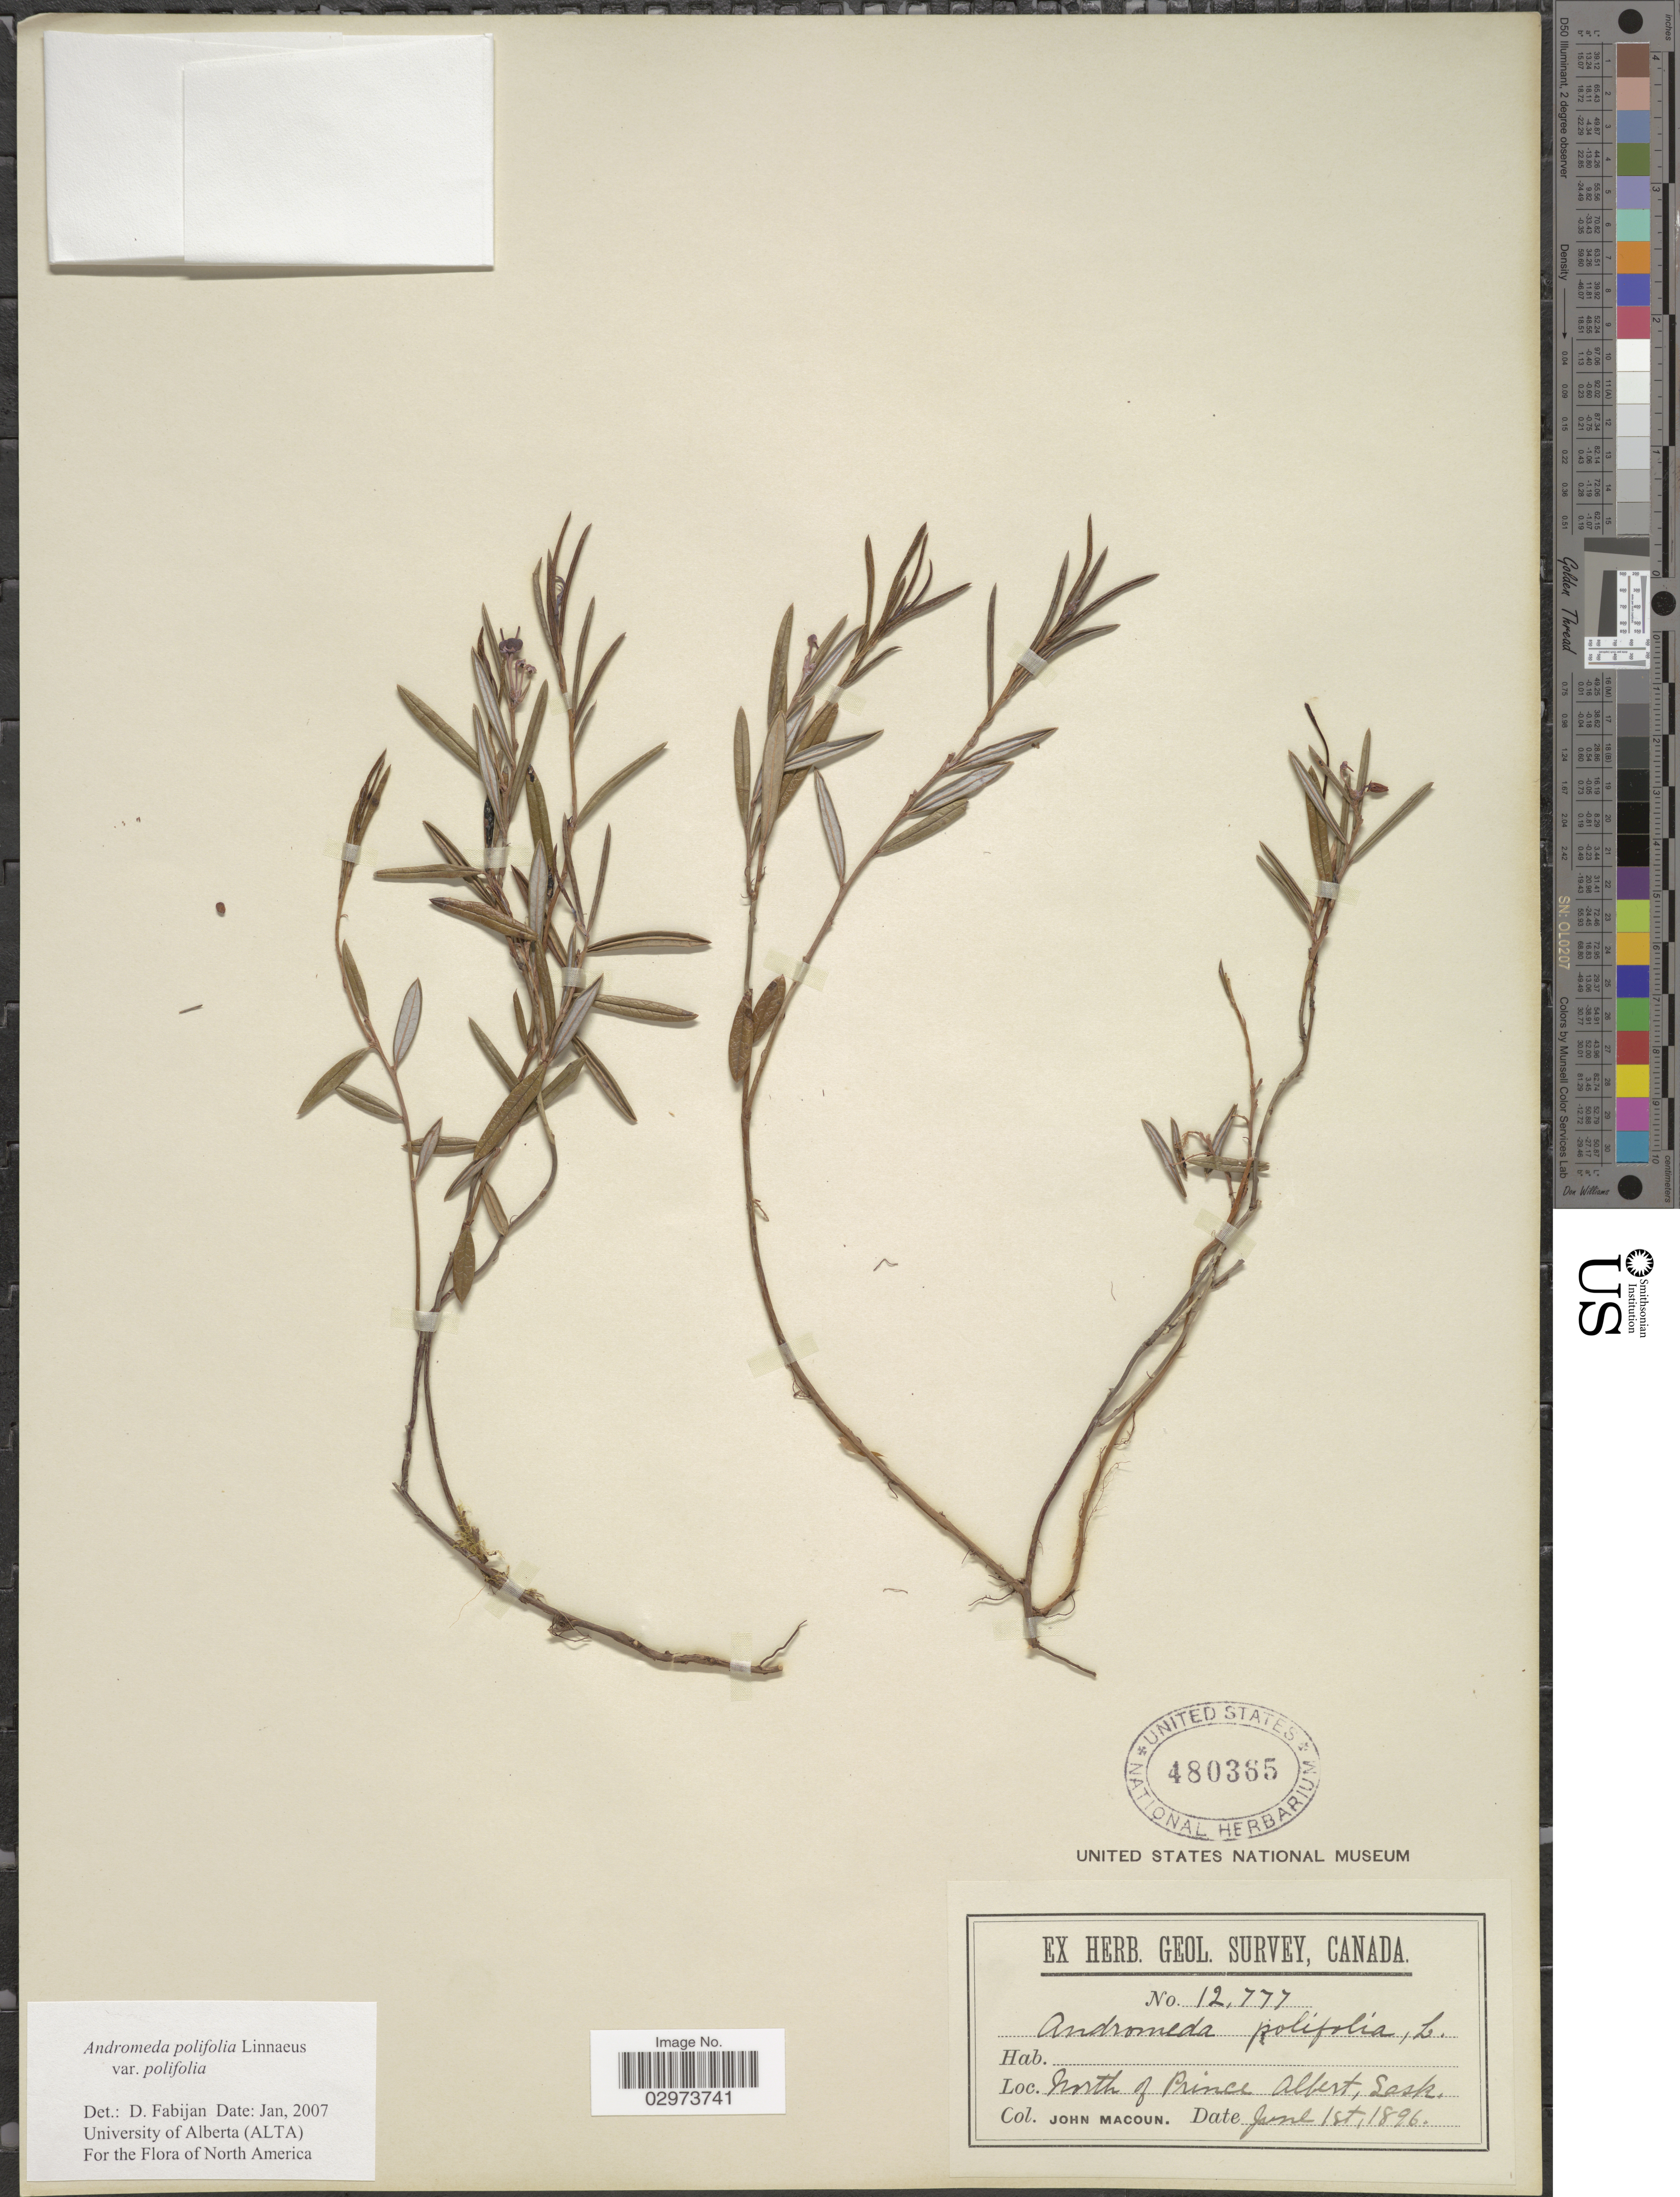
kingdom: Plantae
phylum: Tracheophyta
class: Magnoliopsida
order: Ericales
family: Ericaceae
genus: Andromeda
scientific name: Andromeda polifolia var. polifolia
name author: L.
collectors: J. Macoun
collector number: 12777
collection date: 1896-06-01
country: Canada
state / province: Saskatchewan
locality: North of Prince Albert.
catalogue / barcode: US 480365